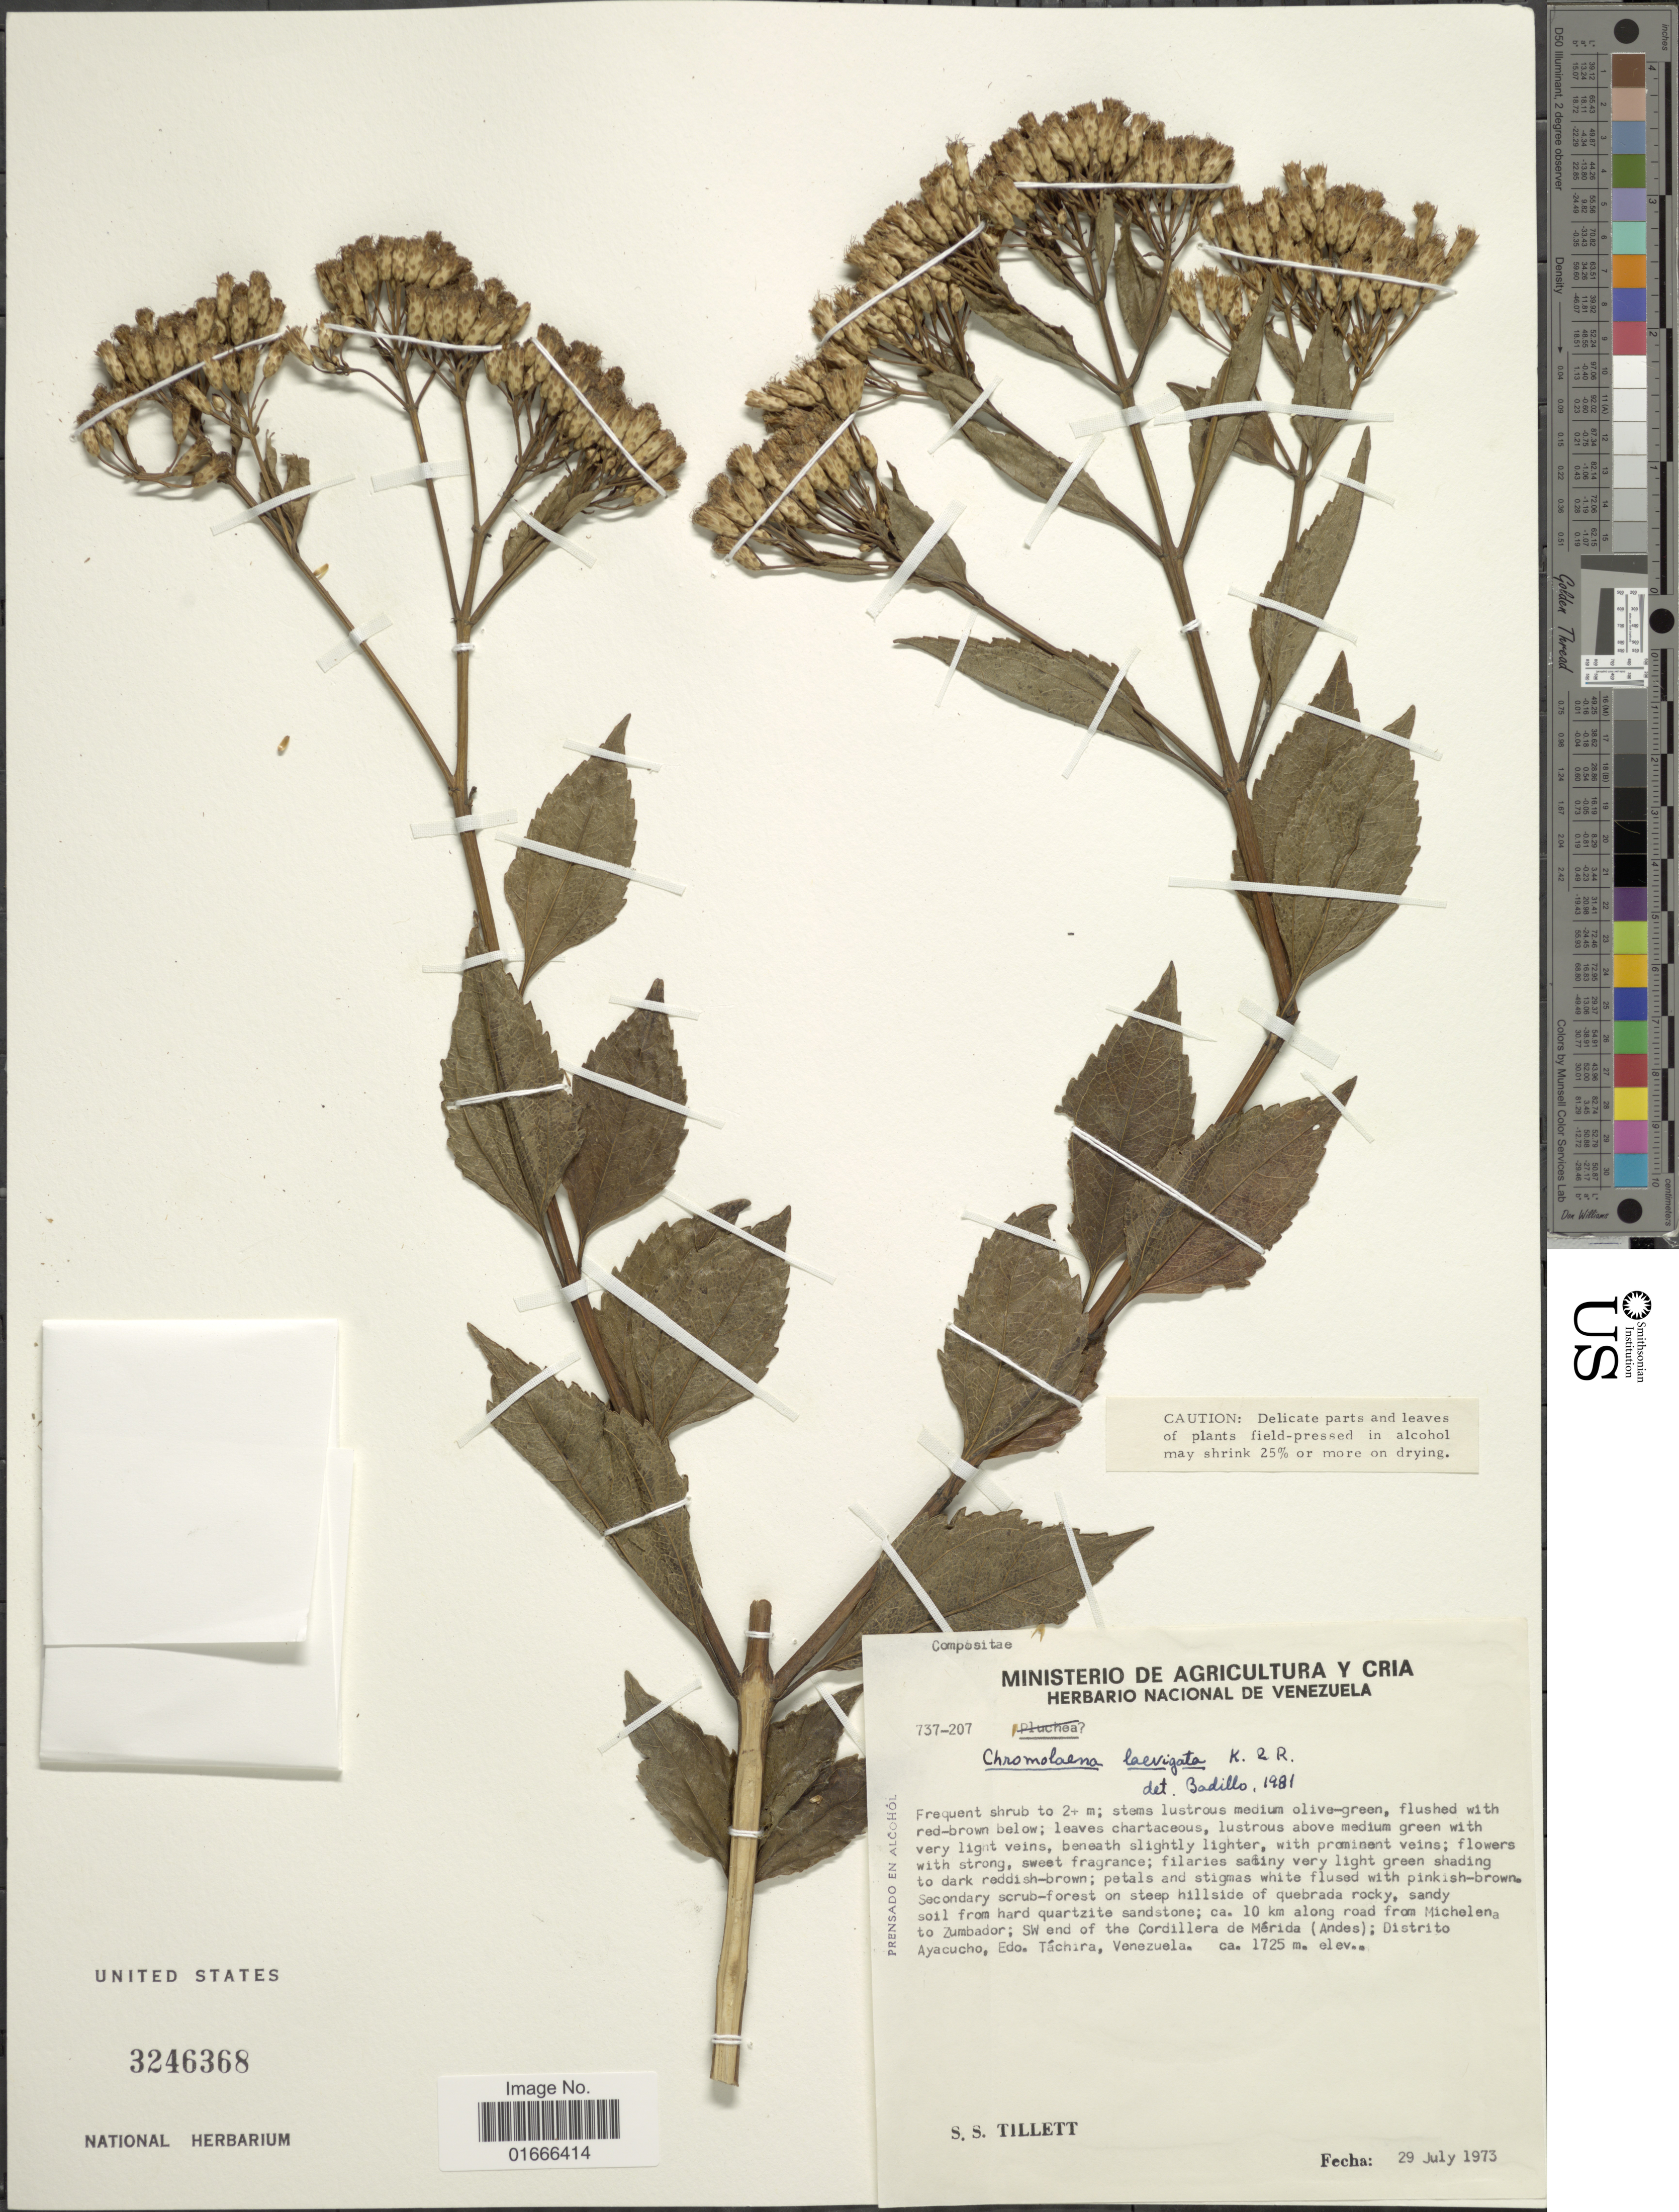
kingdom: Plantae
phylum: Tracheophyta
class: Magnoliopsida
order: Asterales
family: Asteraceae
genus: Chromolaena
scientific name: Chromolaena laevigata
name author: (Lam.) R.M. King & H. Rob.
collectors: S. S. Tillett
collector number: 737-207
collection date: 1973-07-29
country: Venezuela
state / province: Tachira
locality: Ca 10 km along road from Michelena to Zumbador, SW end of the Cordillera de Merida (Andes), Distrito Ayacucho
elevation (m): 1725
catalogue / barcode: US 3246368